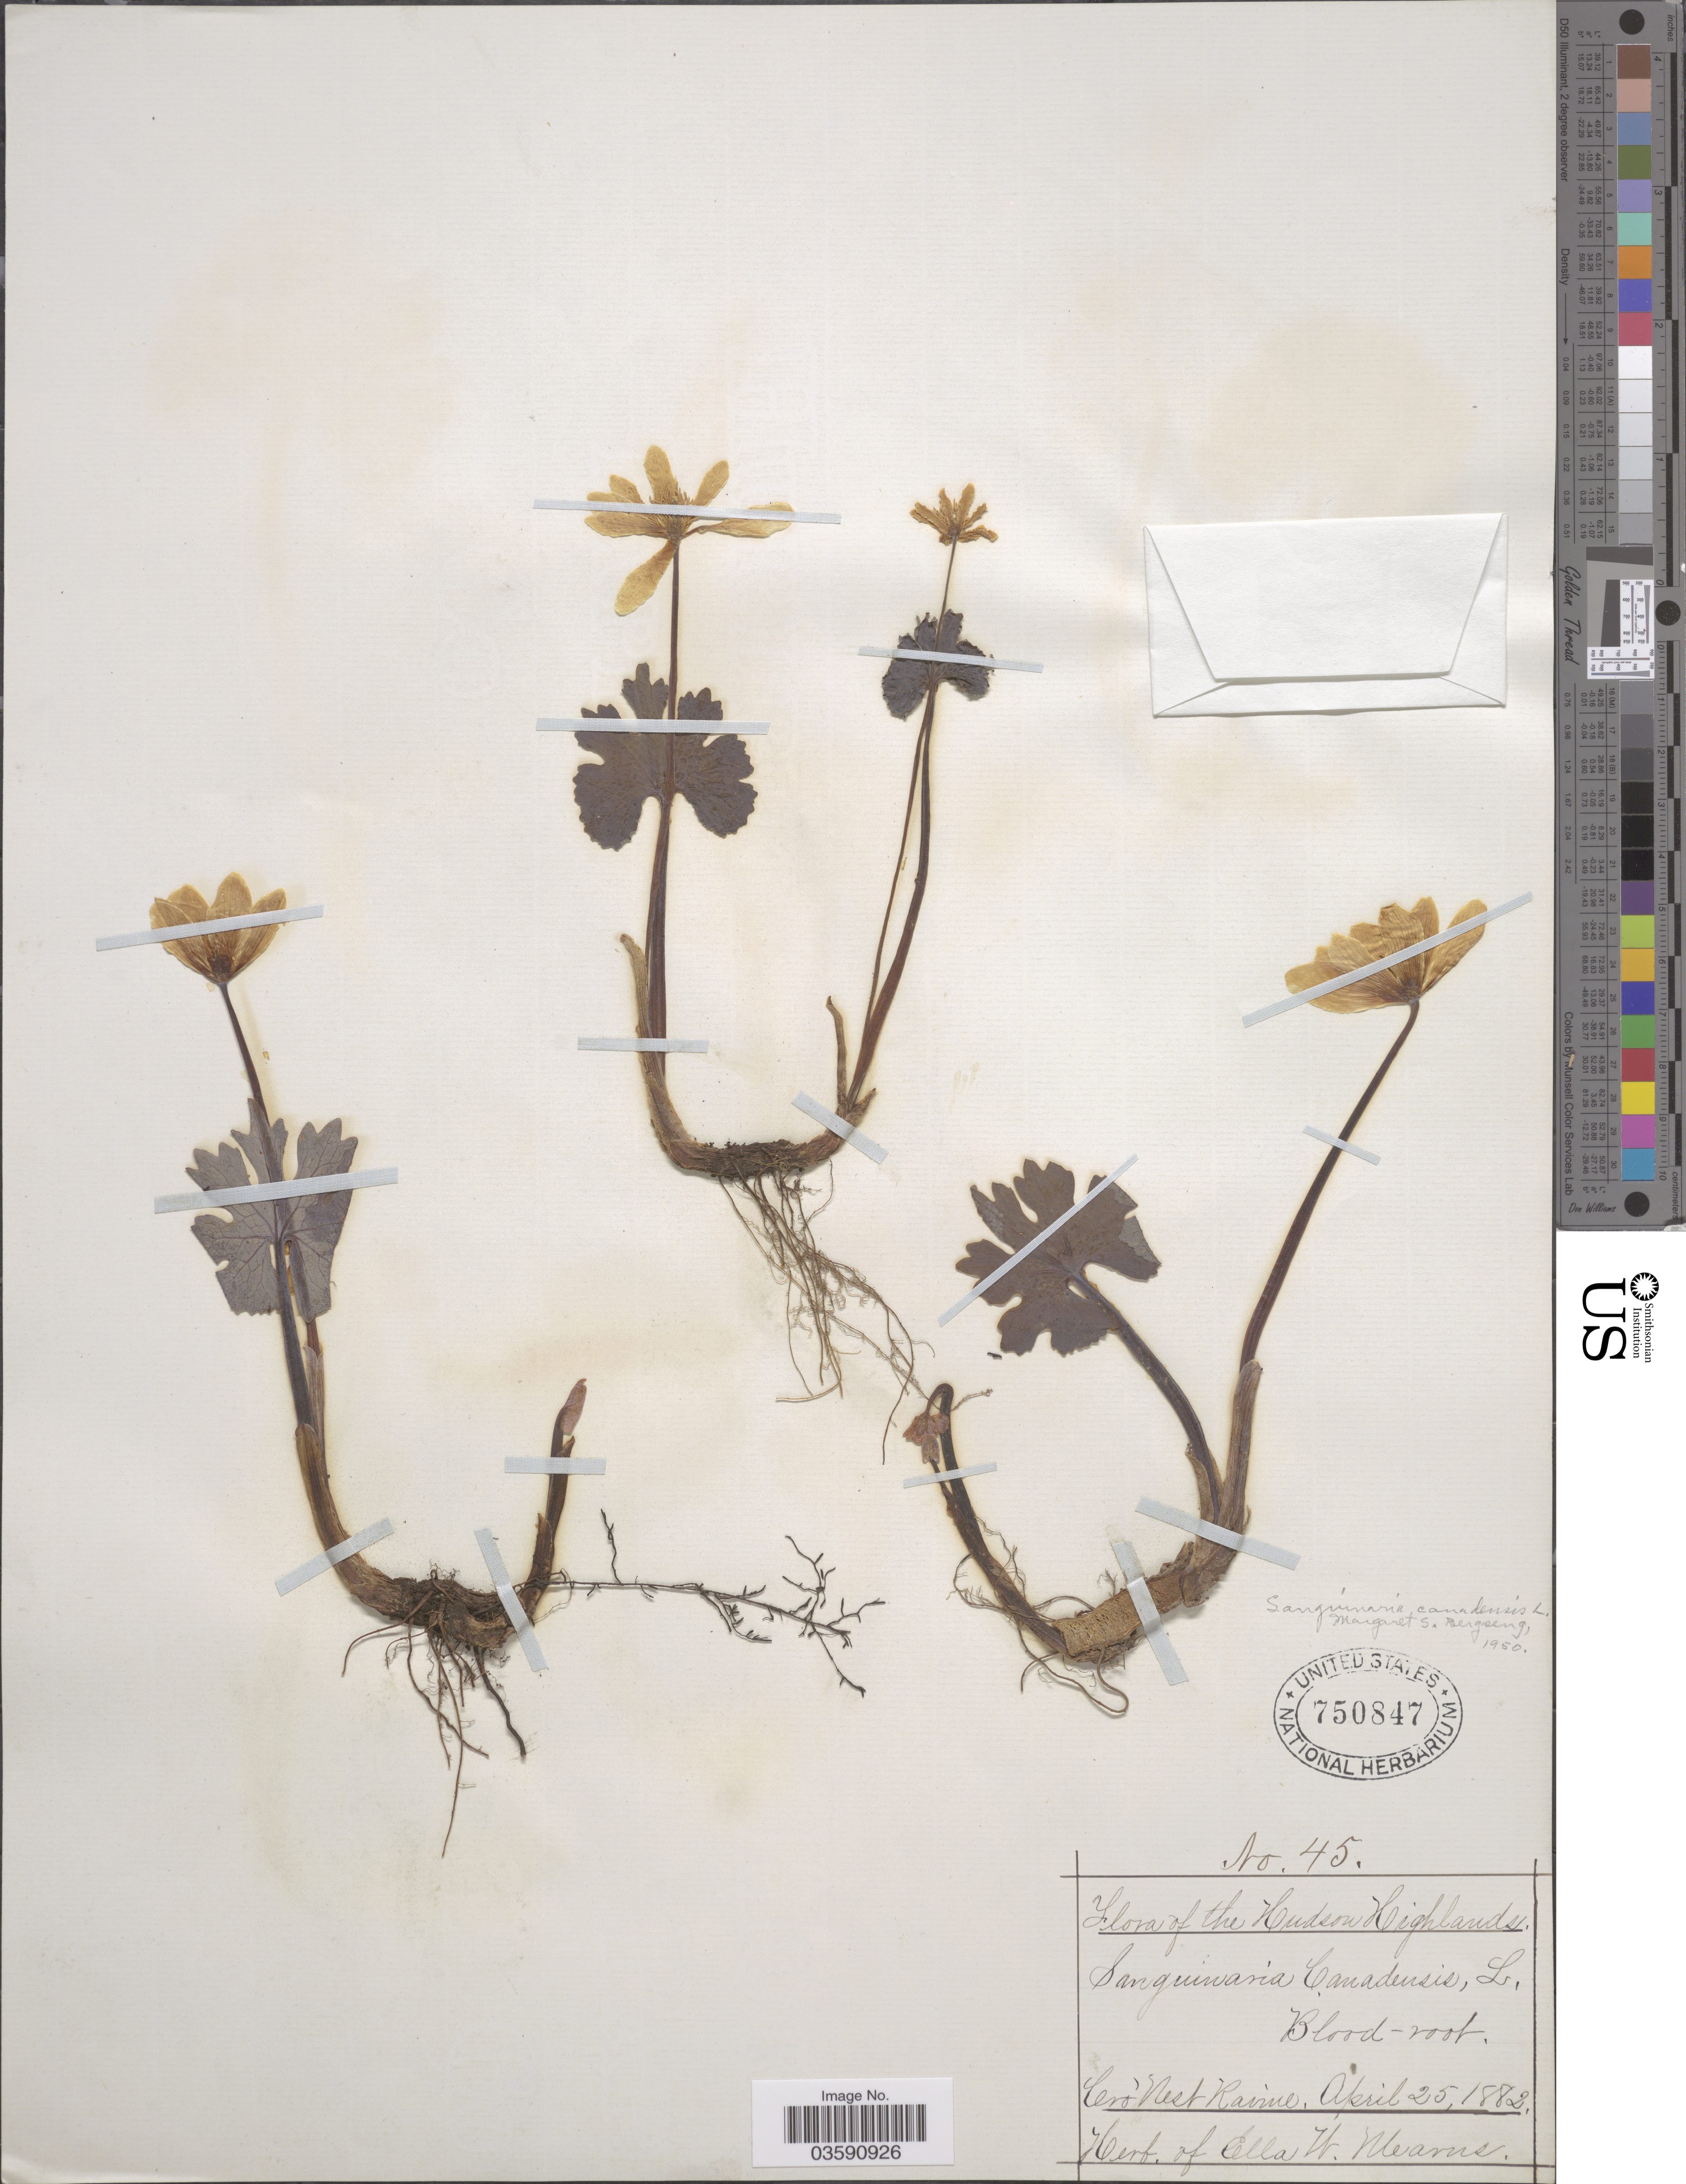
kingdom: Plantae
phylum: Tracheophyta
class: Magnoliopsida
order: Ranunculales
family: Papaveraceae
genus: Sanguinaria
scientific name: Sanguinaria canadensis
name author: L.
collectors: ex herb. Ella W. Mearns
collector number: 45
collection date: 1882-04-25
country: United States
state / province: New York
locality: The Hudson Highlands. Crò Nest Ravine.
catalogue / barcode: US 750847